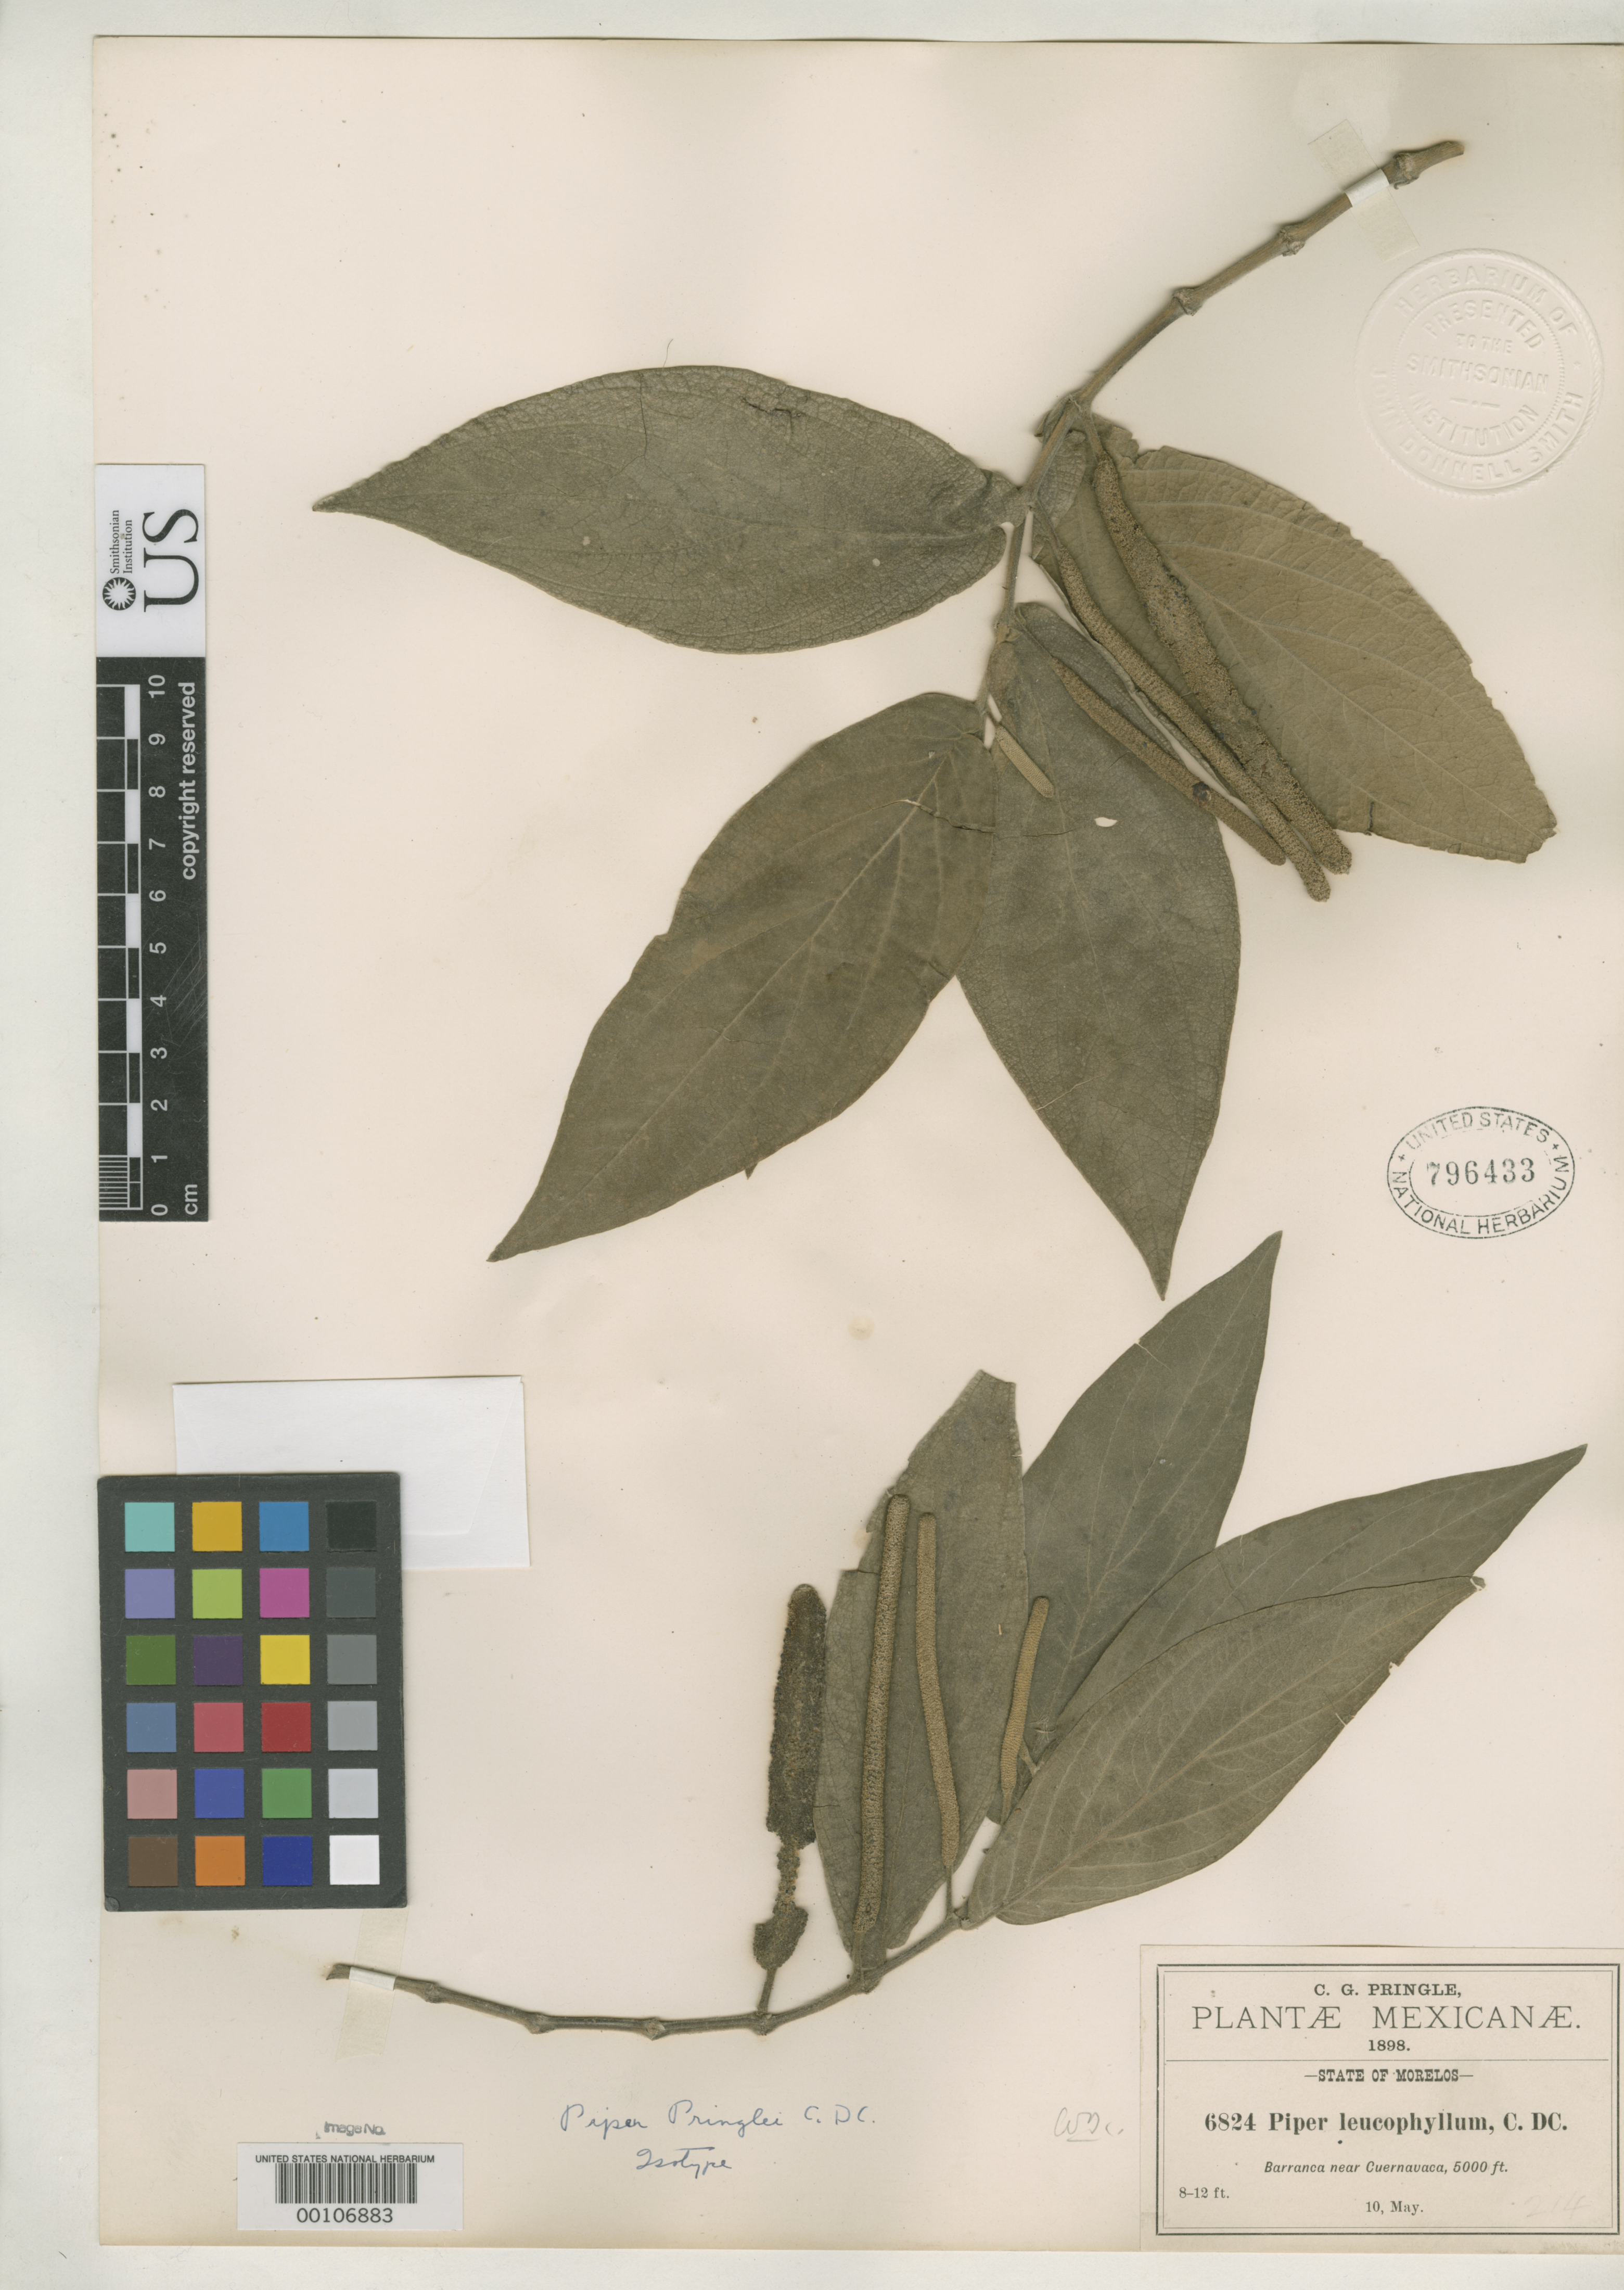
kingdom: Plantae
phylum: Tracheophyta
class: Magnoliopsida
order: Piperales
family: Piperaceae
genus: Piper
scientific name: Piper pringlei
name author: C. DC.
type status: Isotype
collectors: C. G. Pringle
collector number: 6824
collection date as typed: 10 May 1898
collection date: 1898-05-10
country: Mexico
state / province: Morelos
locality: Barranca near Cuernavaca.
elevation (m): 1524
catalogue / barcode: US 796433